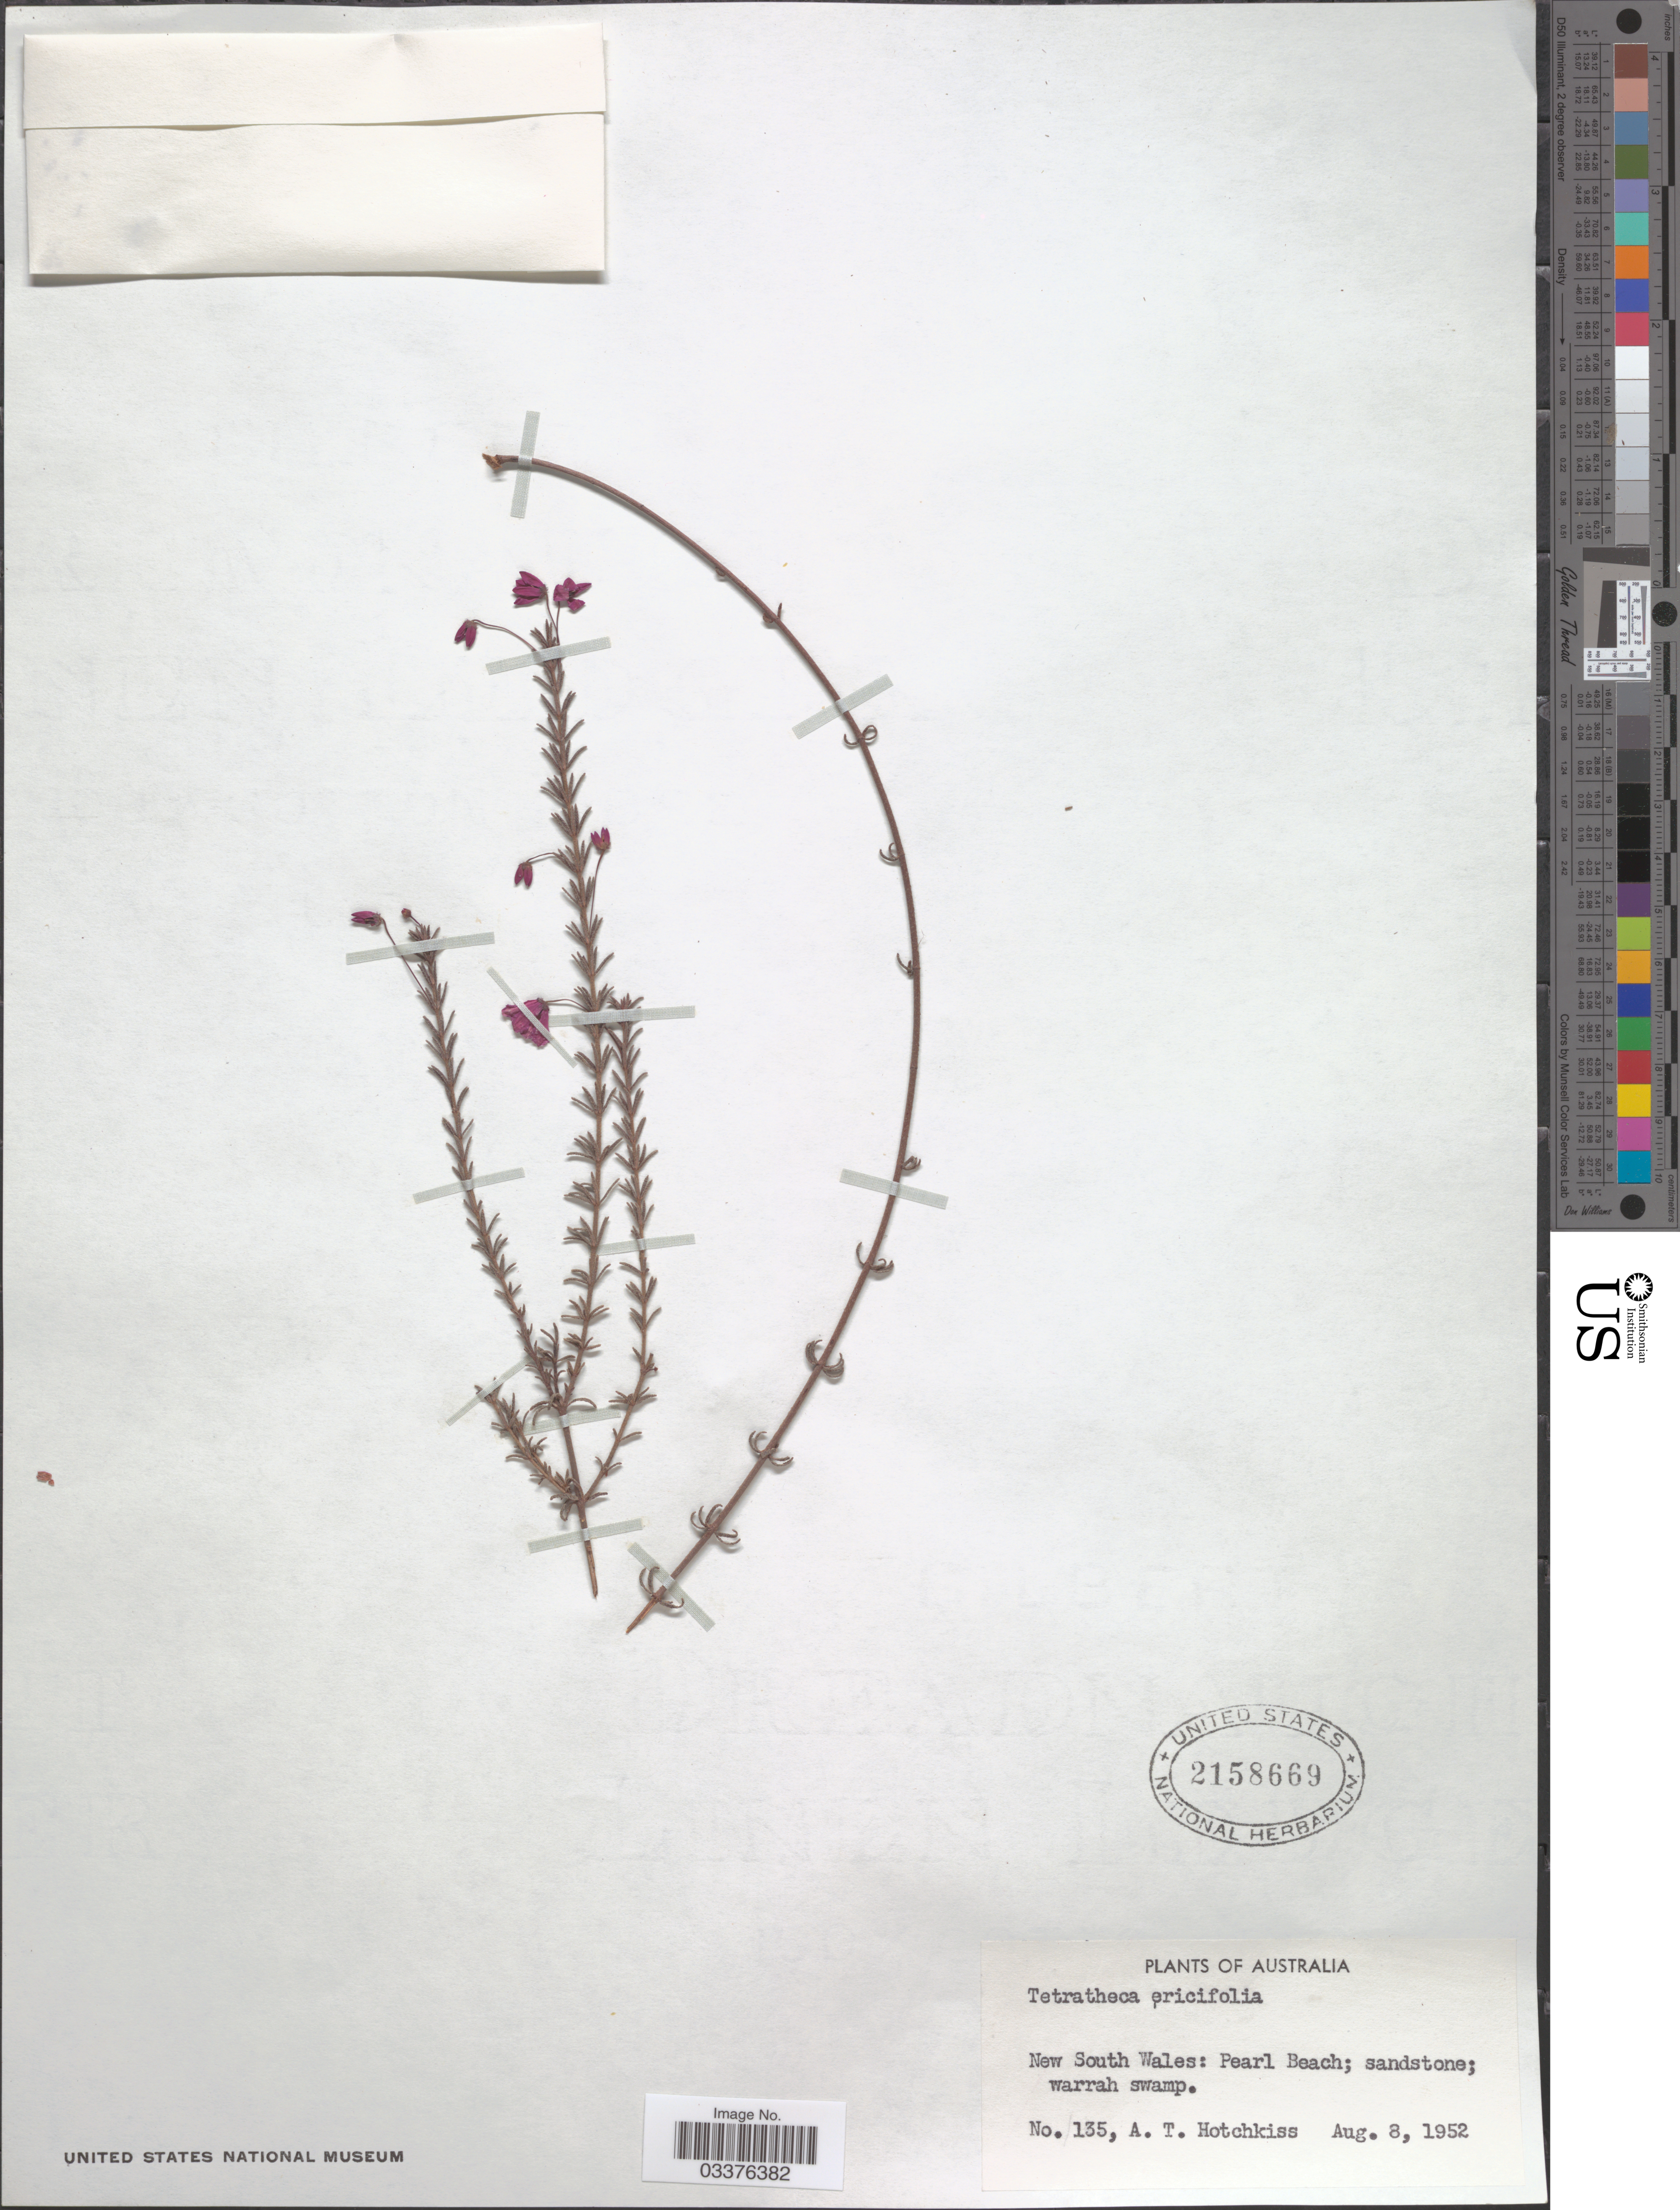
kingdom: Plantae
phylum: Tracheophyta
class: Magnoliopsida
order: Oxalidales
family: Elaeocarpaceae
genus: Tetratheca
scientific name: Tetratheca ericifolia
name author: F. Muell.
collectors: A. Hotchkiss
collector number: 135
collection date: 1952-08-08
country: Australia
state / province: New South Wales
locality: Pearl Beach; warrah swamp.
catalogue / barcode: US 2158669